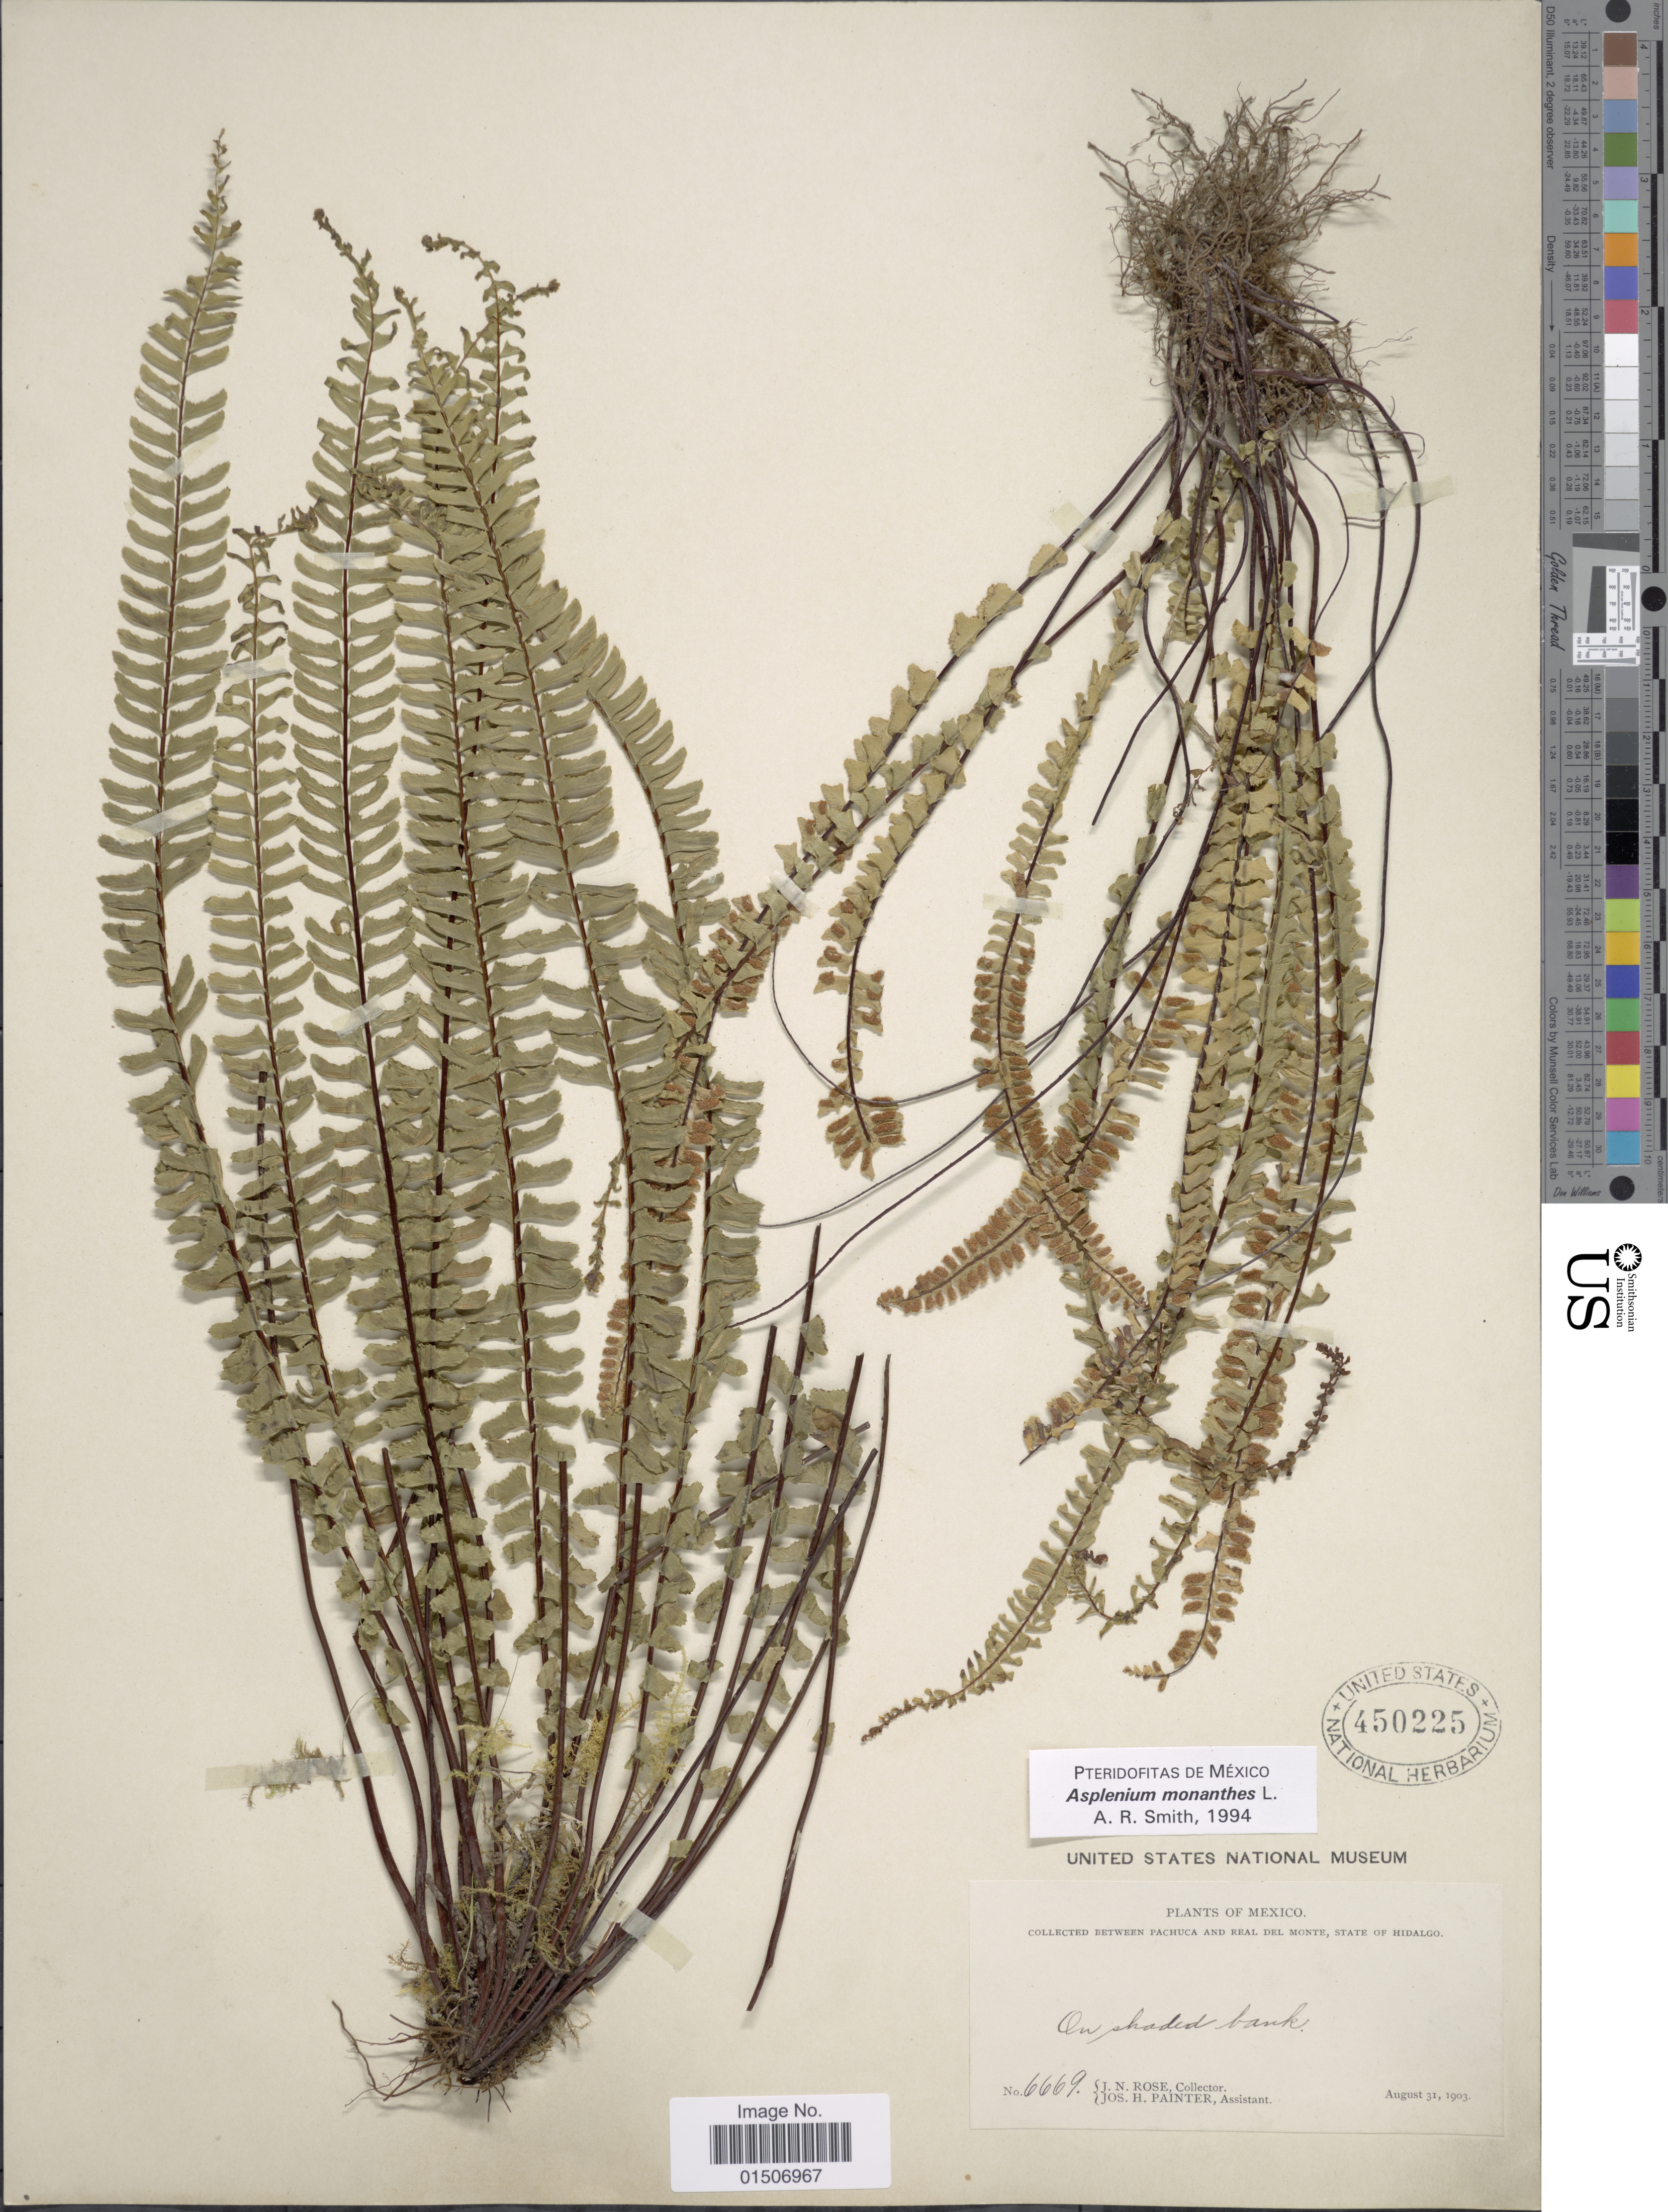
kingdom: Plantae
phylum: Tracheophyta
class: Polypodiopsida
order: Polypodiales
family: Aspleniaceae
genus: Asplenium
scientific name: Asplenium monanthes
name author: L.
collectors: J. N. Rose & J. H. Painter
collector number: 6669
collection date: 1903-08-31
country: Mexico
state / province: Hidalgo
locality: Between Pachuca and Real del Monte, On shaded bank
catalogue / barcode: US 450225